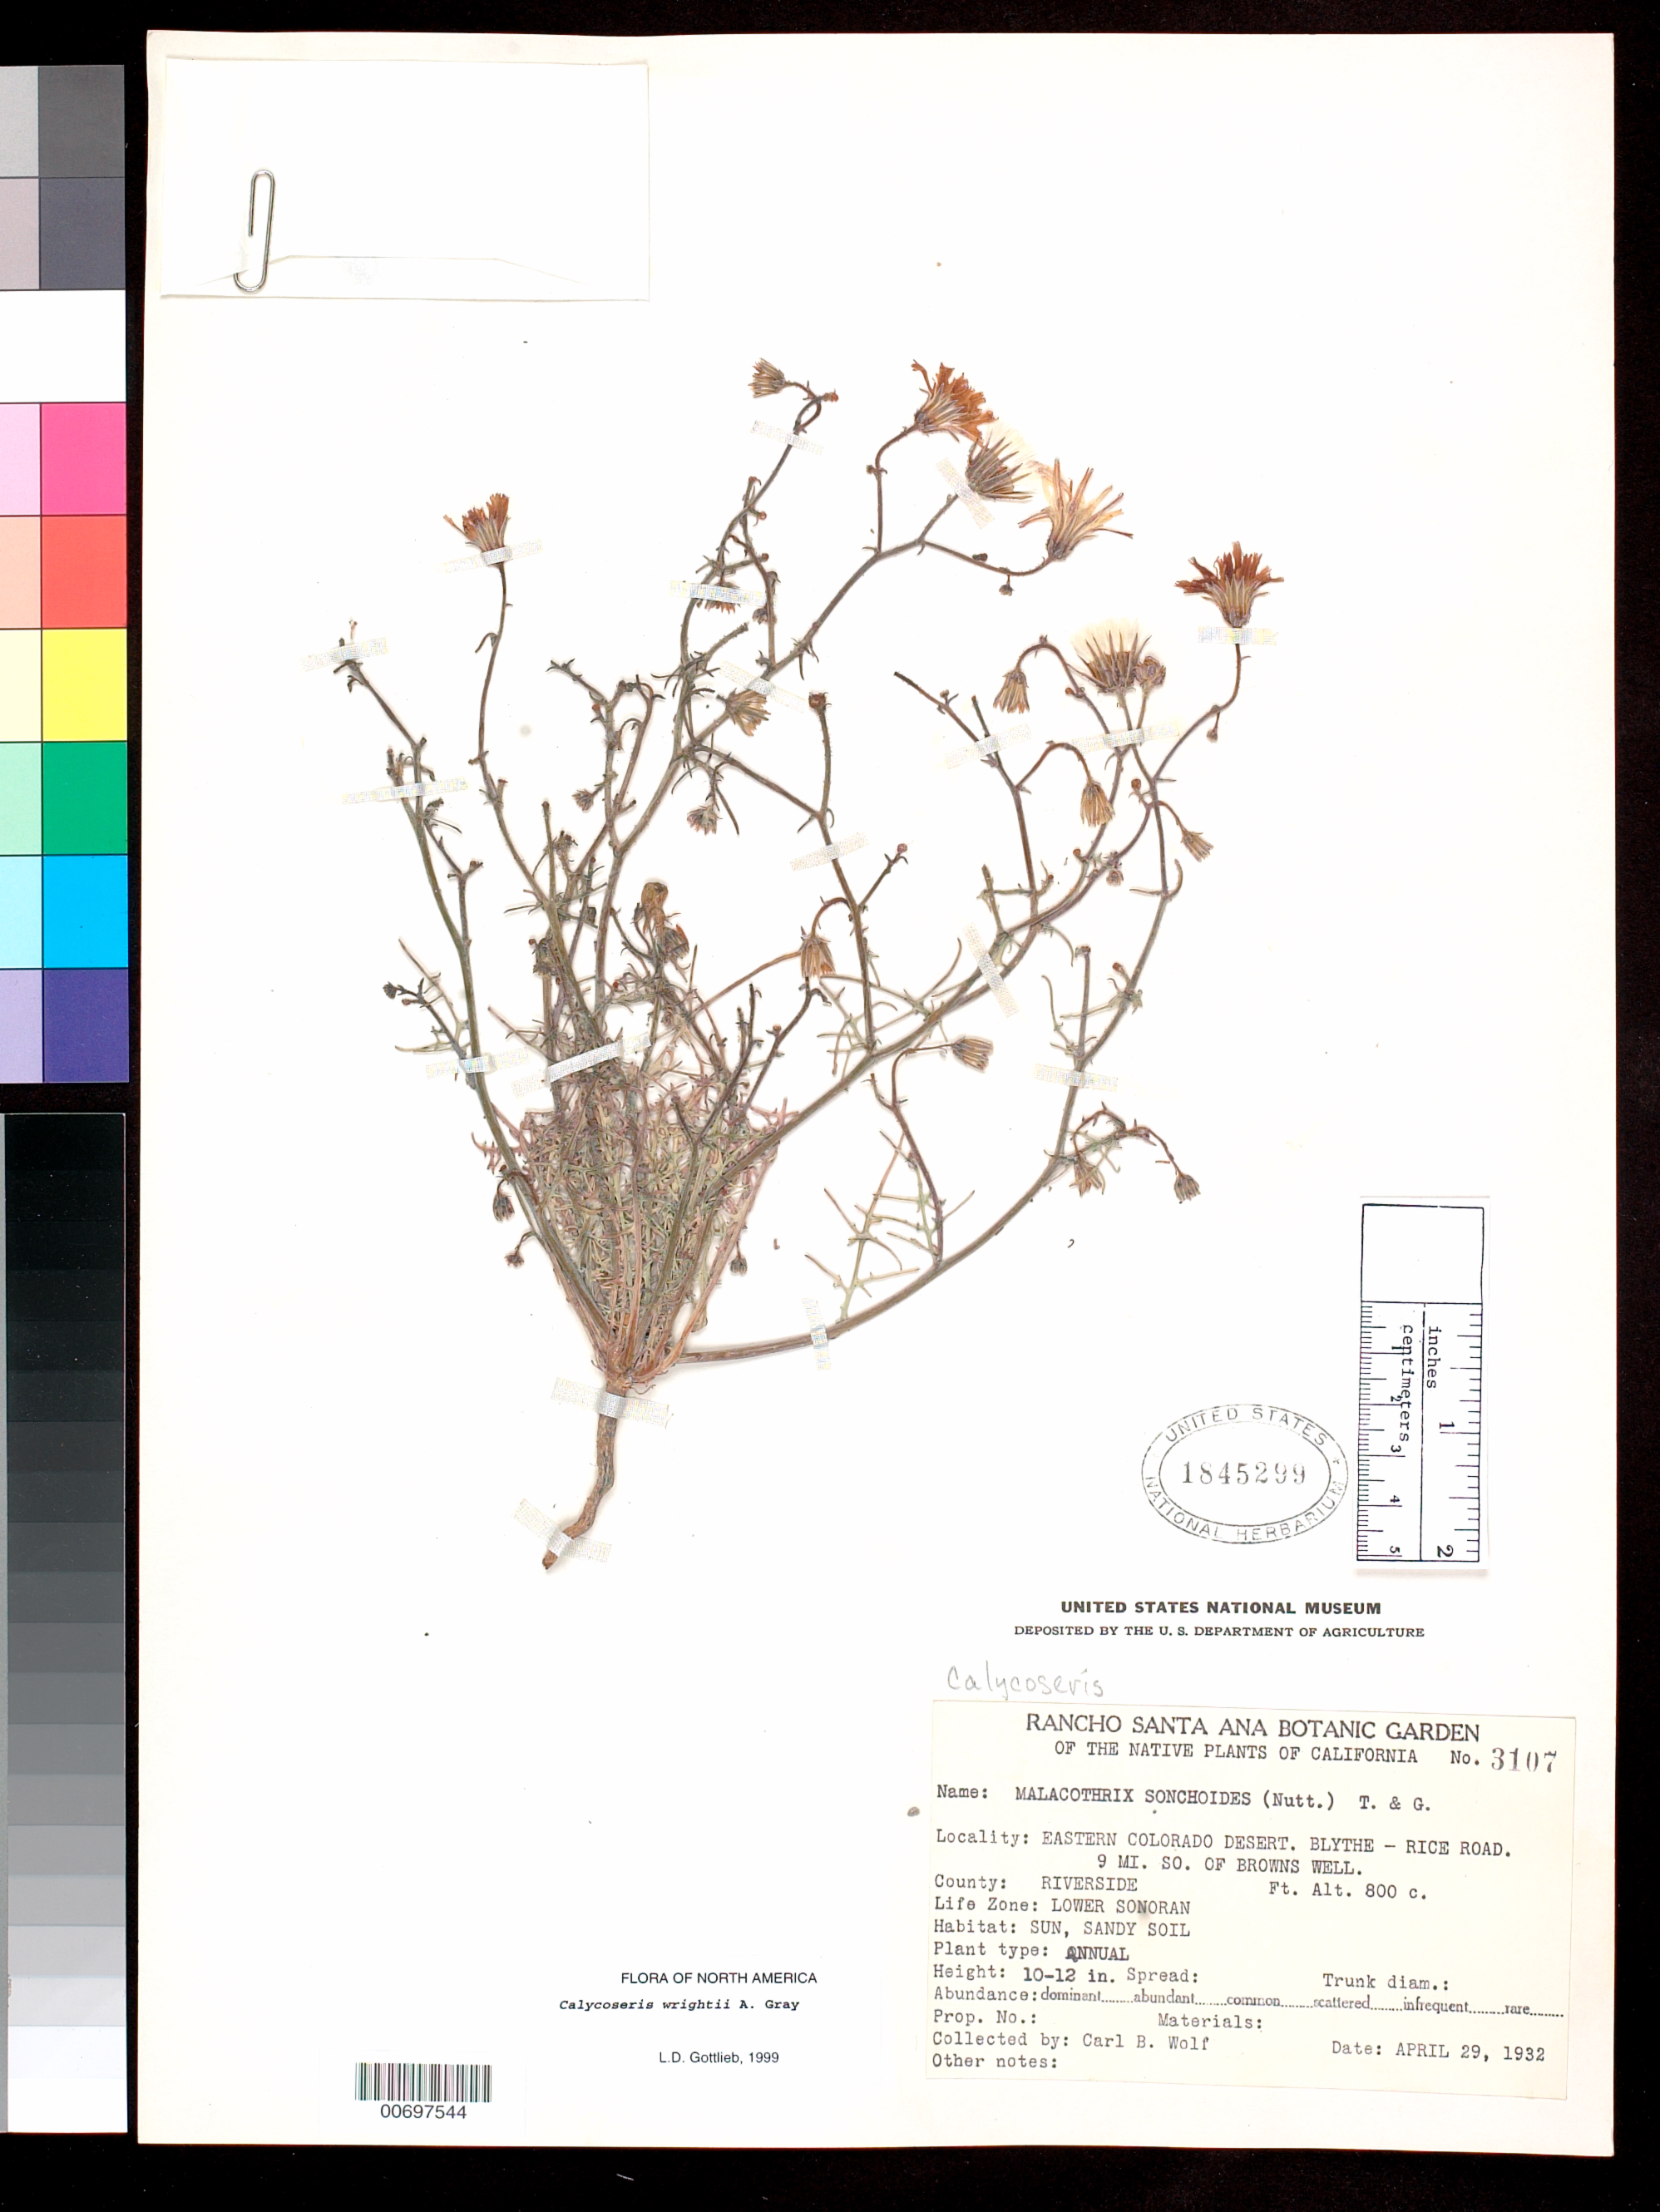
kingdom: Plantae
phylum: Tracheophyta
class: Magnoliopsida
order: Asterales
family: Asteraceae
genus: Calycoseris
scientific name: Calycoseris wrightii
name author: A. Gray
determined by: Gottlieb, L. D.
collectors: C. B. Wolf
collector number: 3107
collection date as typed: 29 Apr 1932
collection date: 1932-04-29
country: United States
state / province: California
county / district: Riverside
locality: Eastern Colorado Desert. Blythe - Rice Road. 9 mi. so. of Browns Well.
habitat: Lower Sonoran Life Zone. Sun, sandy soil.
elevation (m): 244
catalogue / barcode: US 1845299